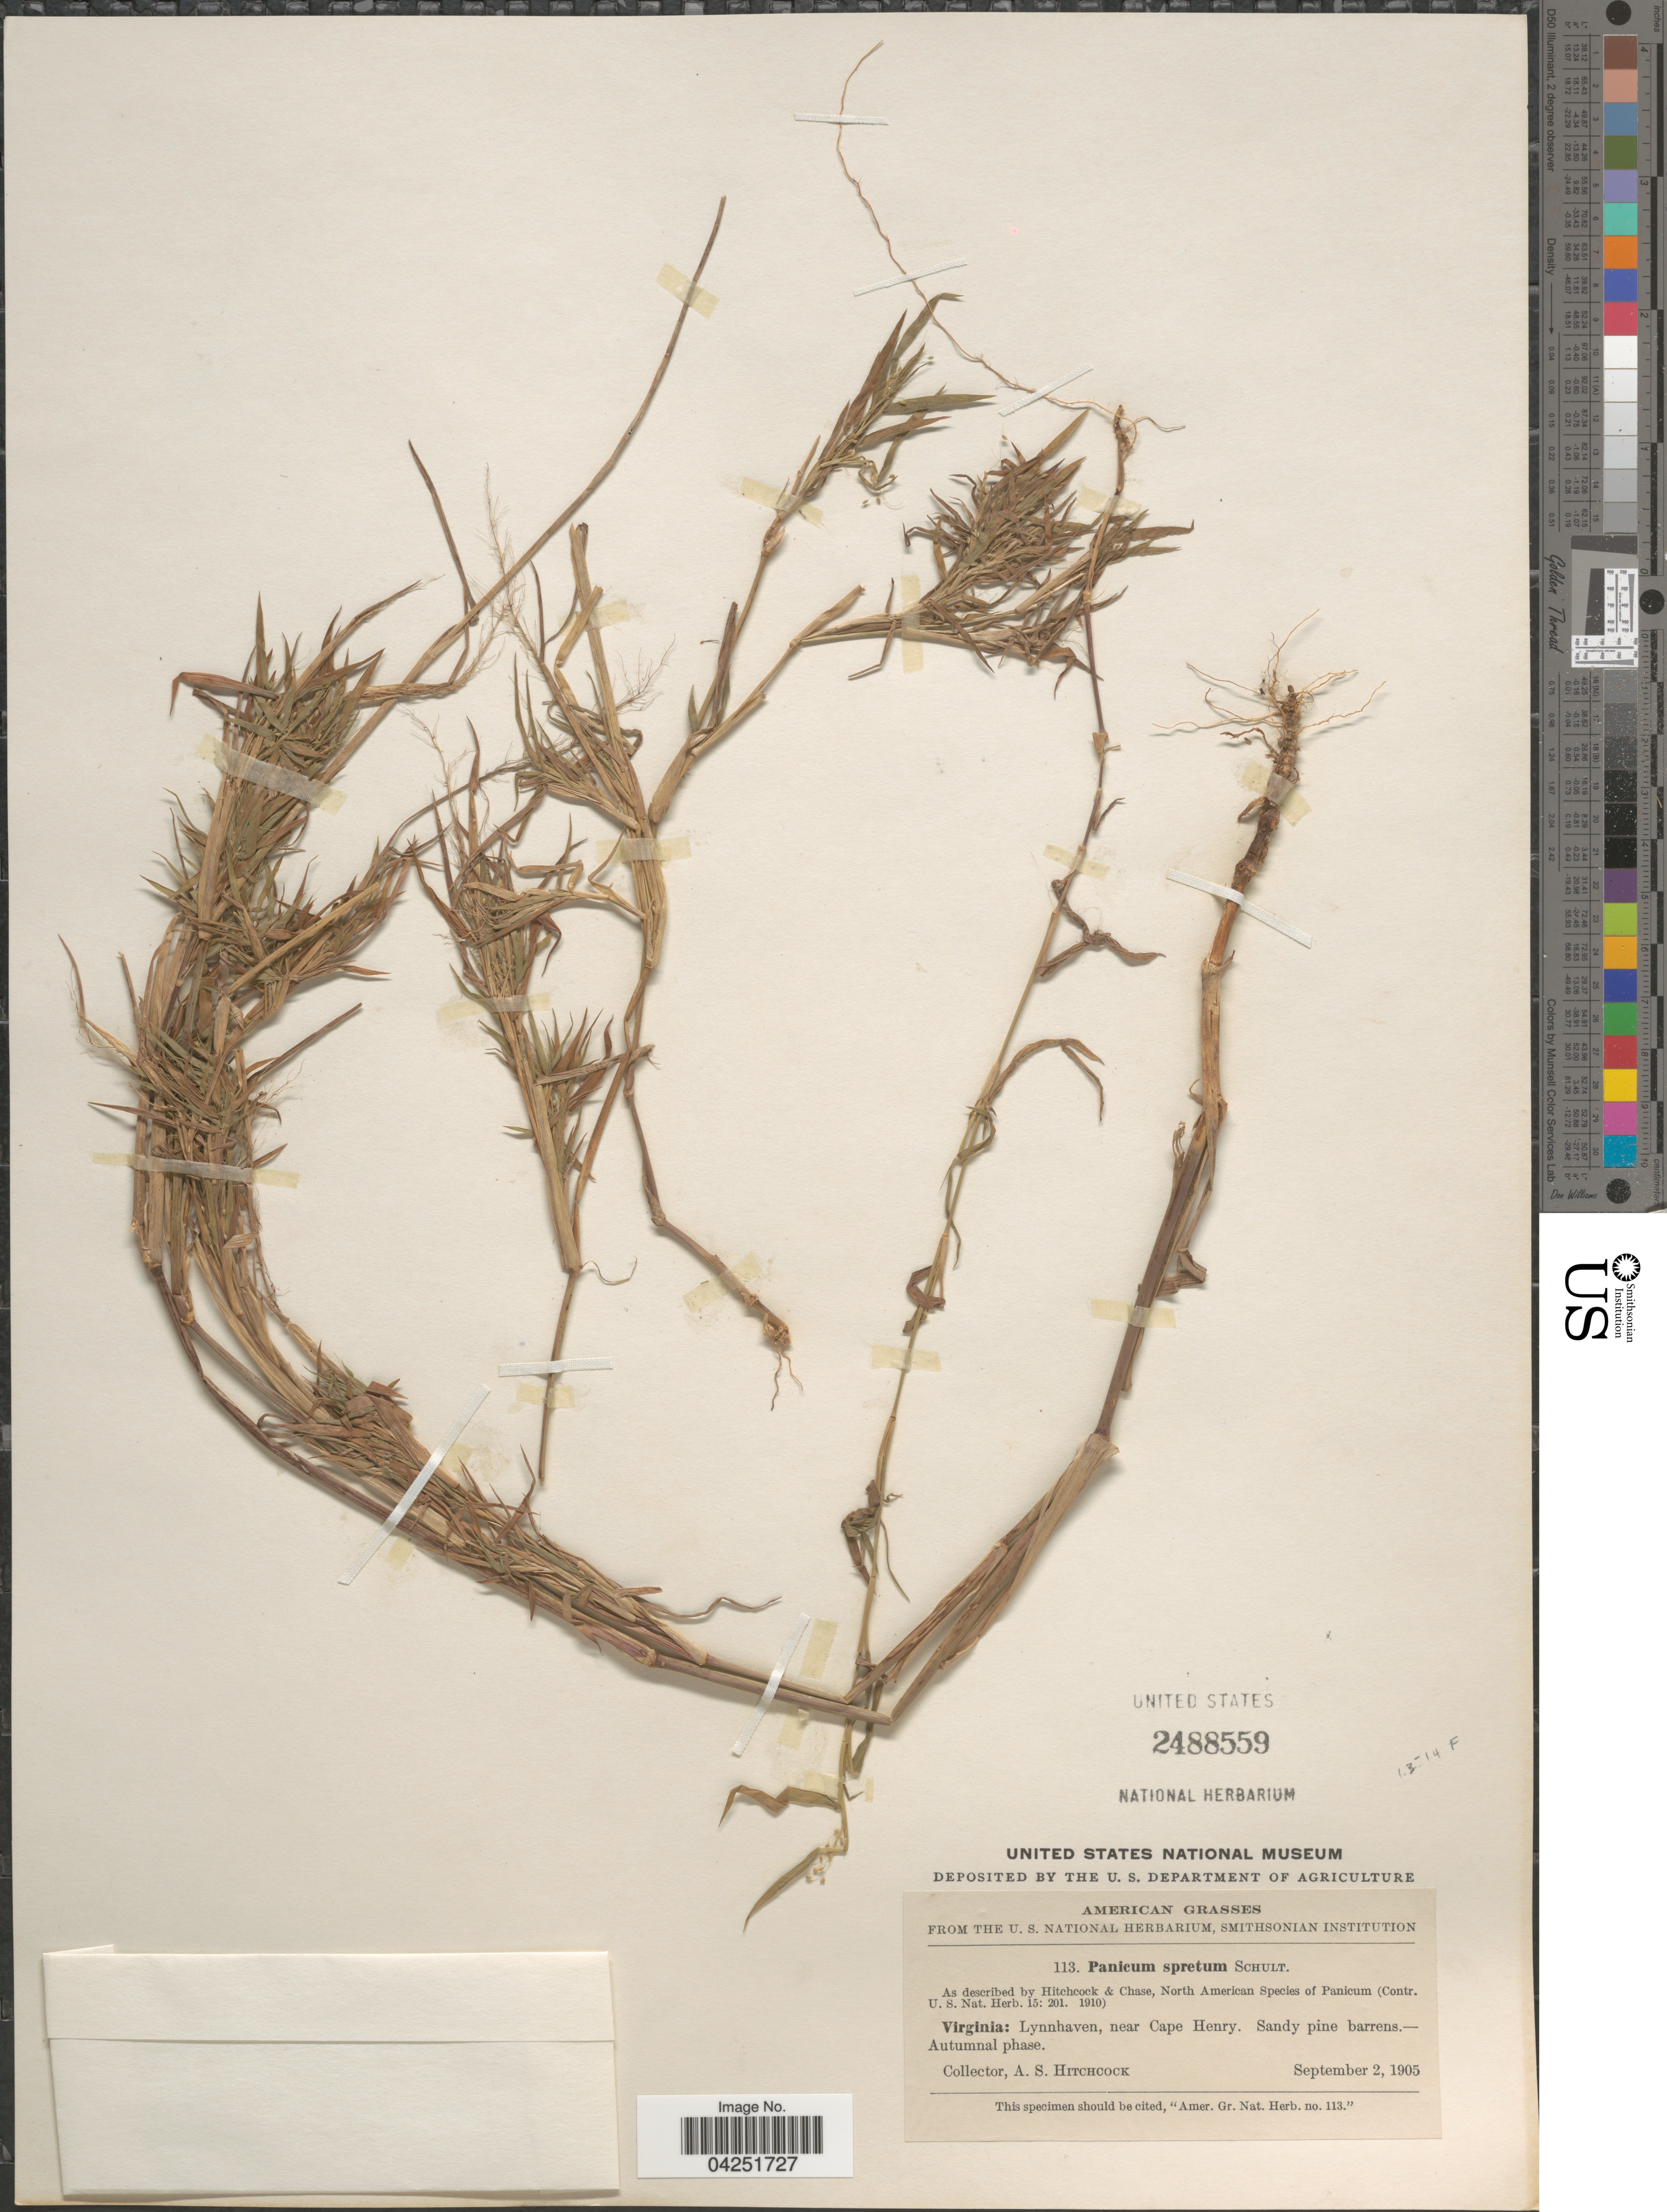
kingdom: Plantae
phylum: Tracheophyta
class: Liliopsida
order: Poales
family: Poaceae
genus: Dichanthelium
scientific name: Dichanthelium acuminatum var. densiflorum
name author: (Rand & Redfield) Gould & C.A. Clark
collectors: A. S. Hitchcock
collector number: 113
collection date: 1905-09-02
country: United States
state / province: Virginia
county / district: City of Virginia Beach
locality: Lynnhaven, near Cape Henry.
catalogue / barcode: US 2488559